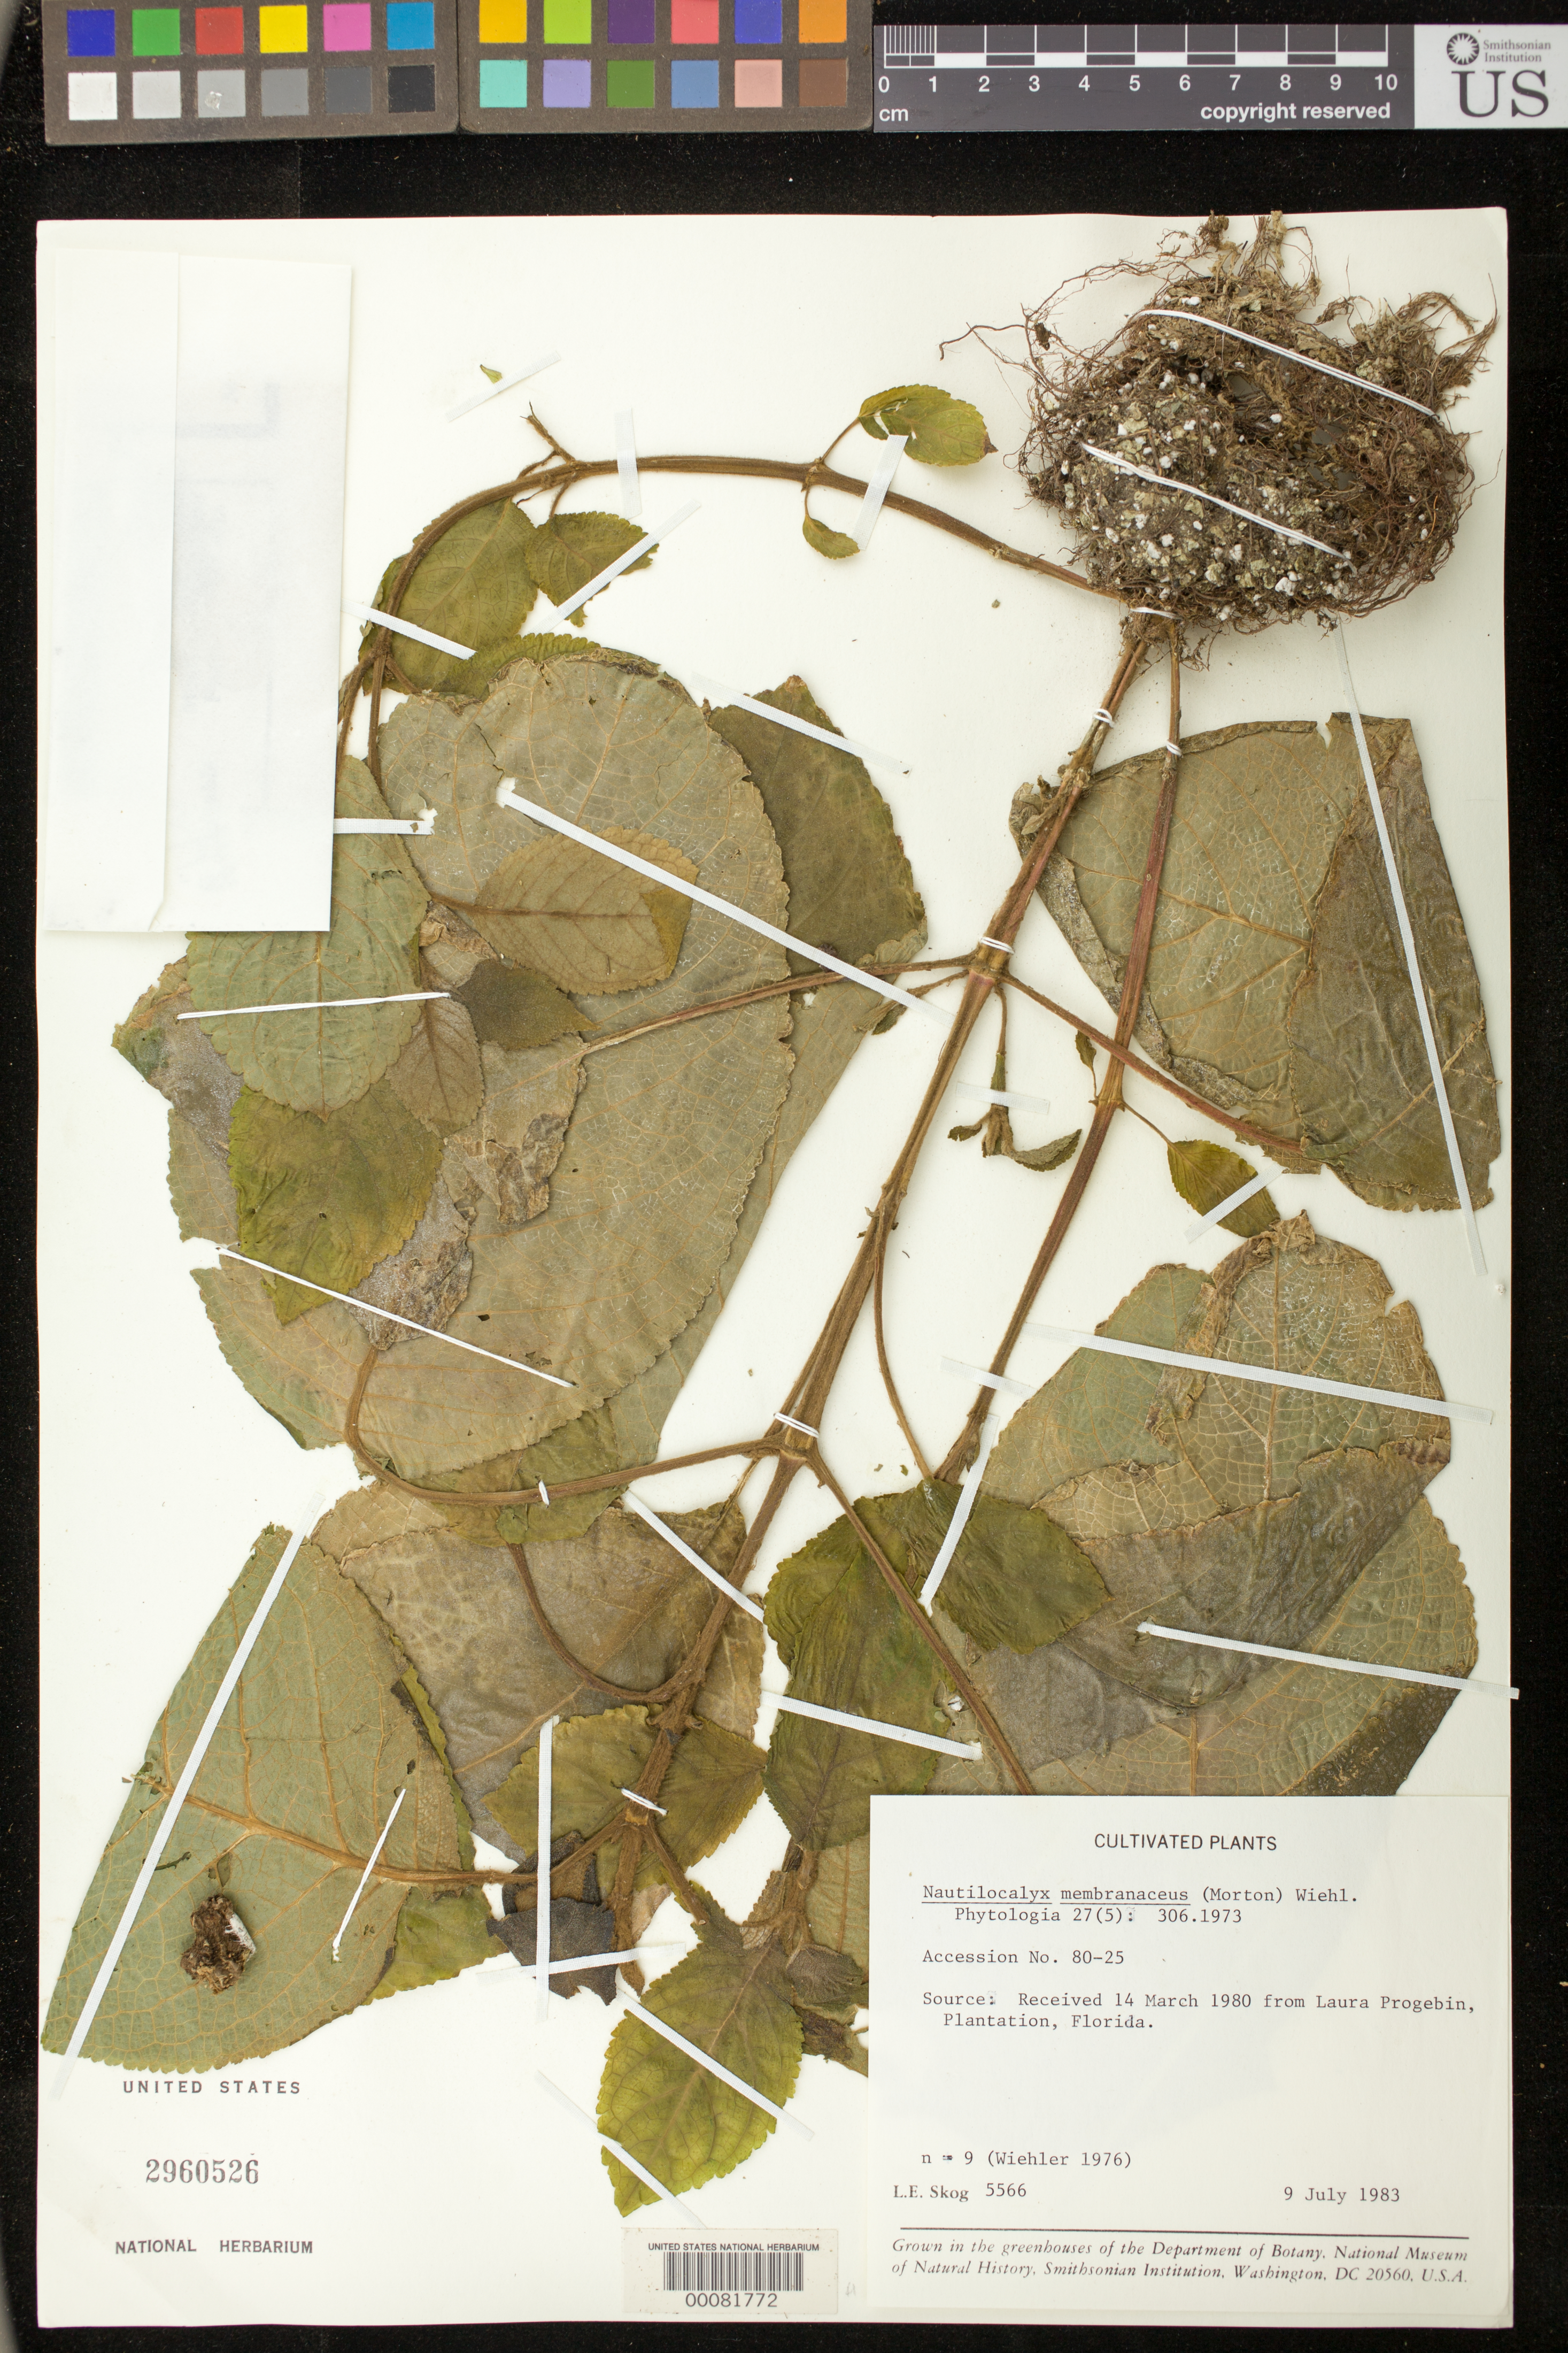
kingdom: Plantae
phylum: Tracheophyta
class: Magnoliopsida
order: Lamiales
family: Gesneriaceae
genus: Nautilocalyx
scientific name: Nautilocalyx membranaceus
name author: (C.V. Morton) Wiehler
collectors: L. E. Skog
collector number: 5566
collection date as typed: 09 Jul 1983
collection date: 1983-07-09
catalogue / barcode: US 2960526